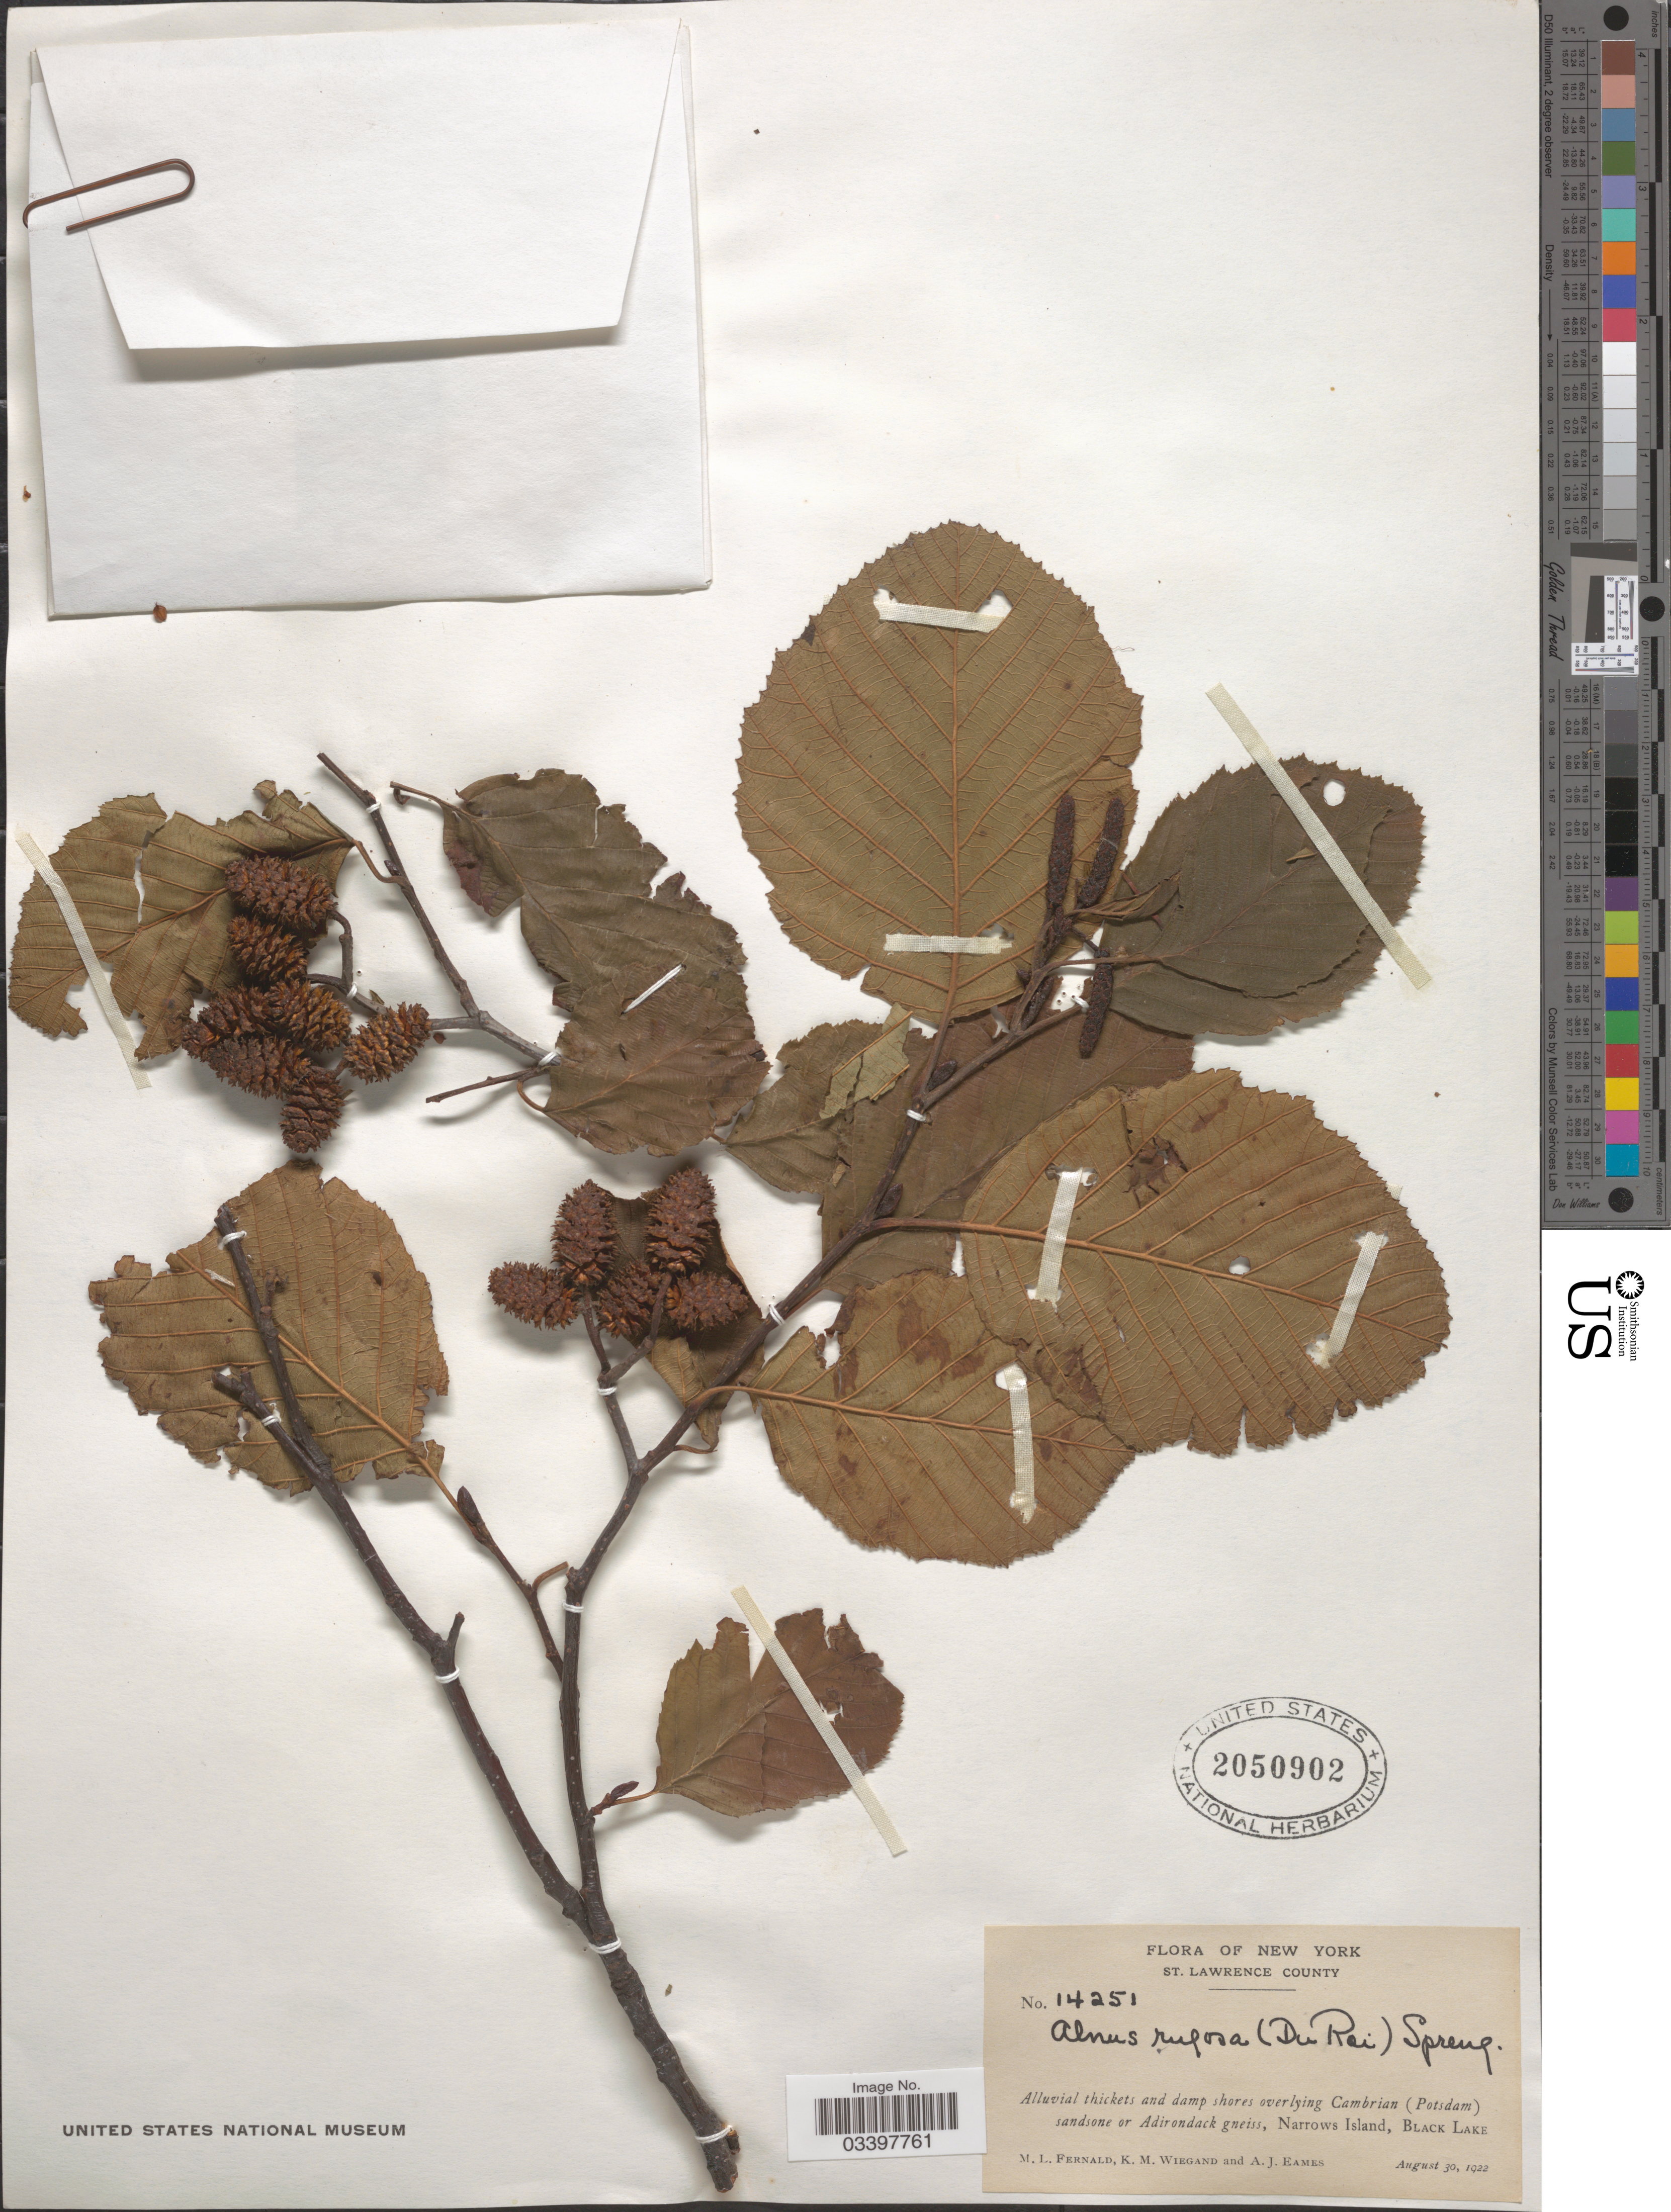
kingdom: Plantae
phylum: Tracheophyta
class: Magnoliopsida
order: Fagales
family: Betulaceae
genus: Alnus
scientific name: Alnus incana subsp. rugosa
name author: (Du Roi) R.T. Clausen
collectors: M. L. Fernald, K. M. Wiegand & A. J. Eames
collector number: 14251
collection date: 1922-08-30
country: United States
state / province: New York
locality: St. Lawrence County. Alluvial thickets and damp shores overlying Cambrian (Potsdam) sandsone or Adirondack gneiss, Narrows Island, Black Lake.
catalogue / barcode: US 2050902